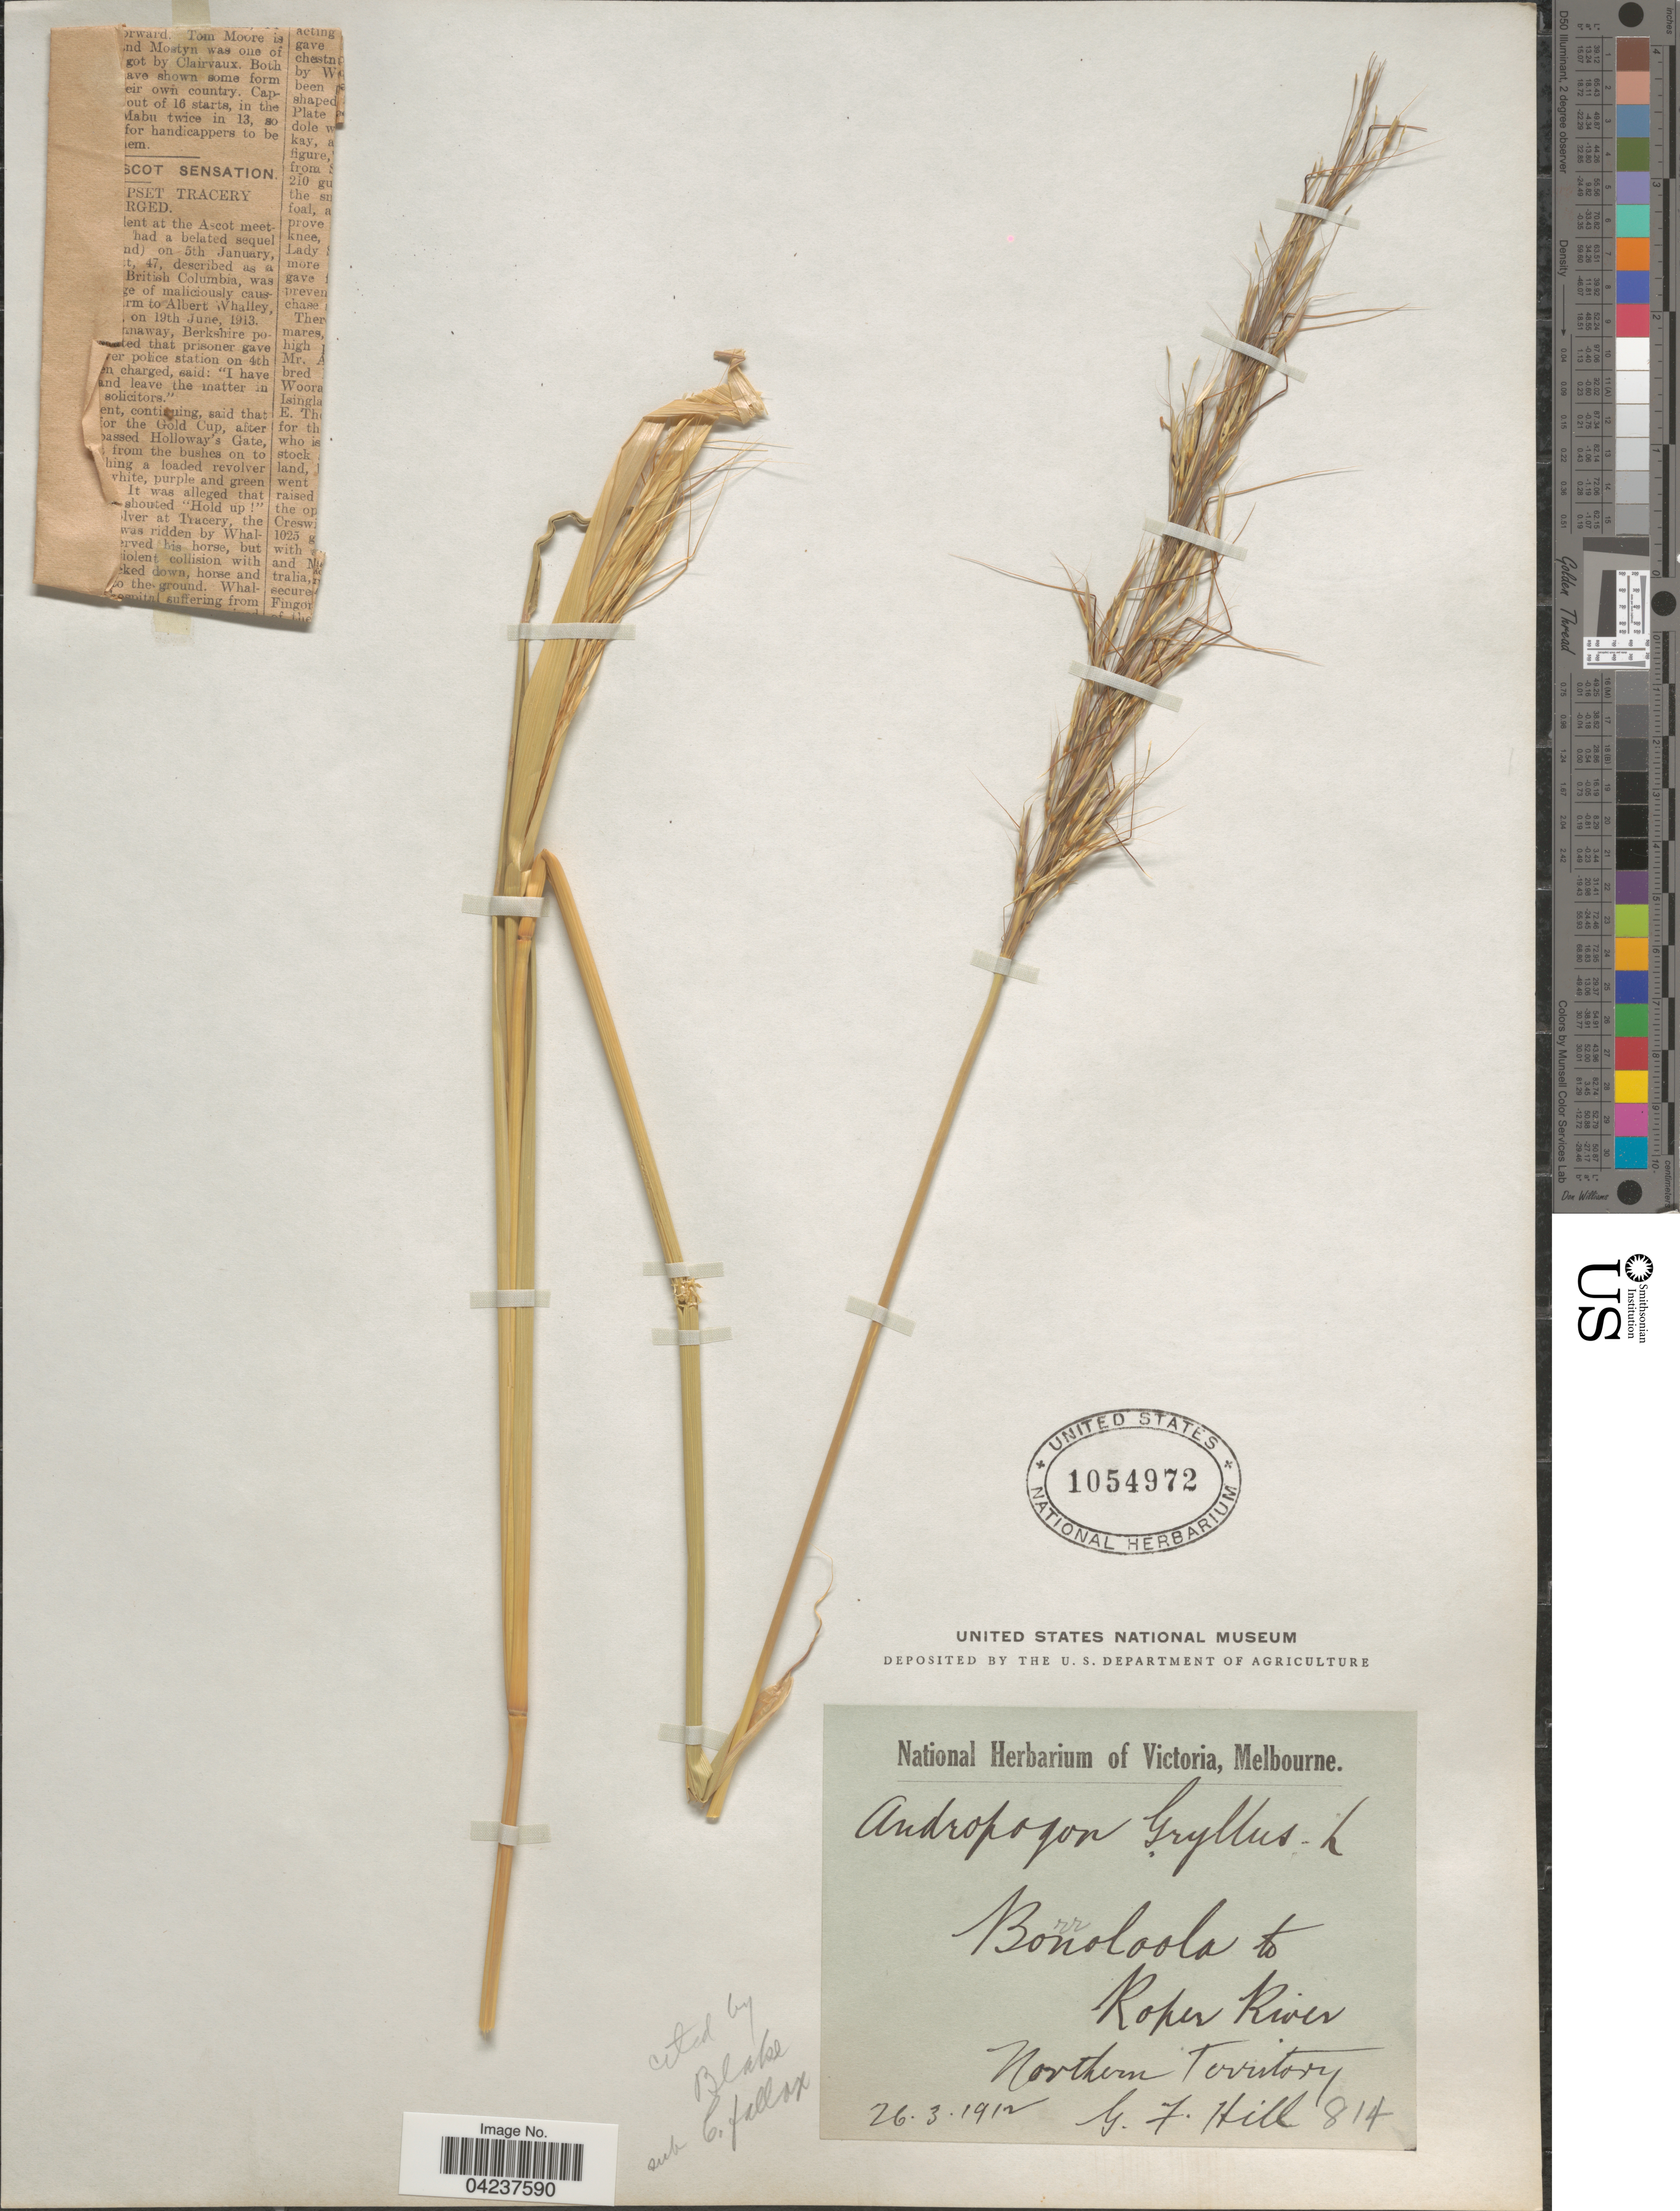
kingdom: Plantae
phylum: Tracheophyta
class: Liliopsida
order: Poales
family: Poaceae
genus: Chrysopogon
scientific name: Chrysopogon fallax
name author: S.T. Blake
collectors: G. Hill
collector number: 814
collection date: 1912-03-26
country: Australia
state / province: Northern Territory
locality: Borroloola to Roper River.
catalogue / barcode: US 1054972